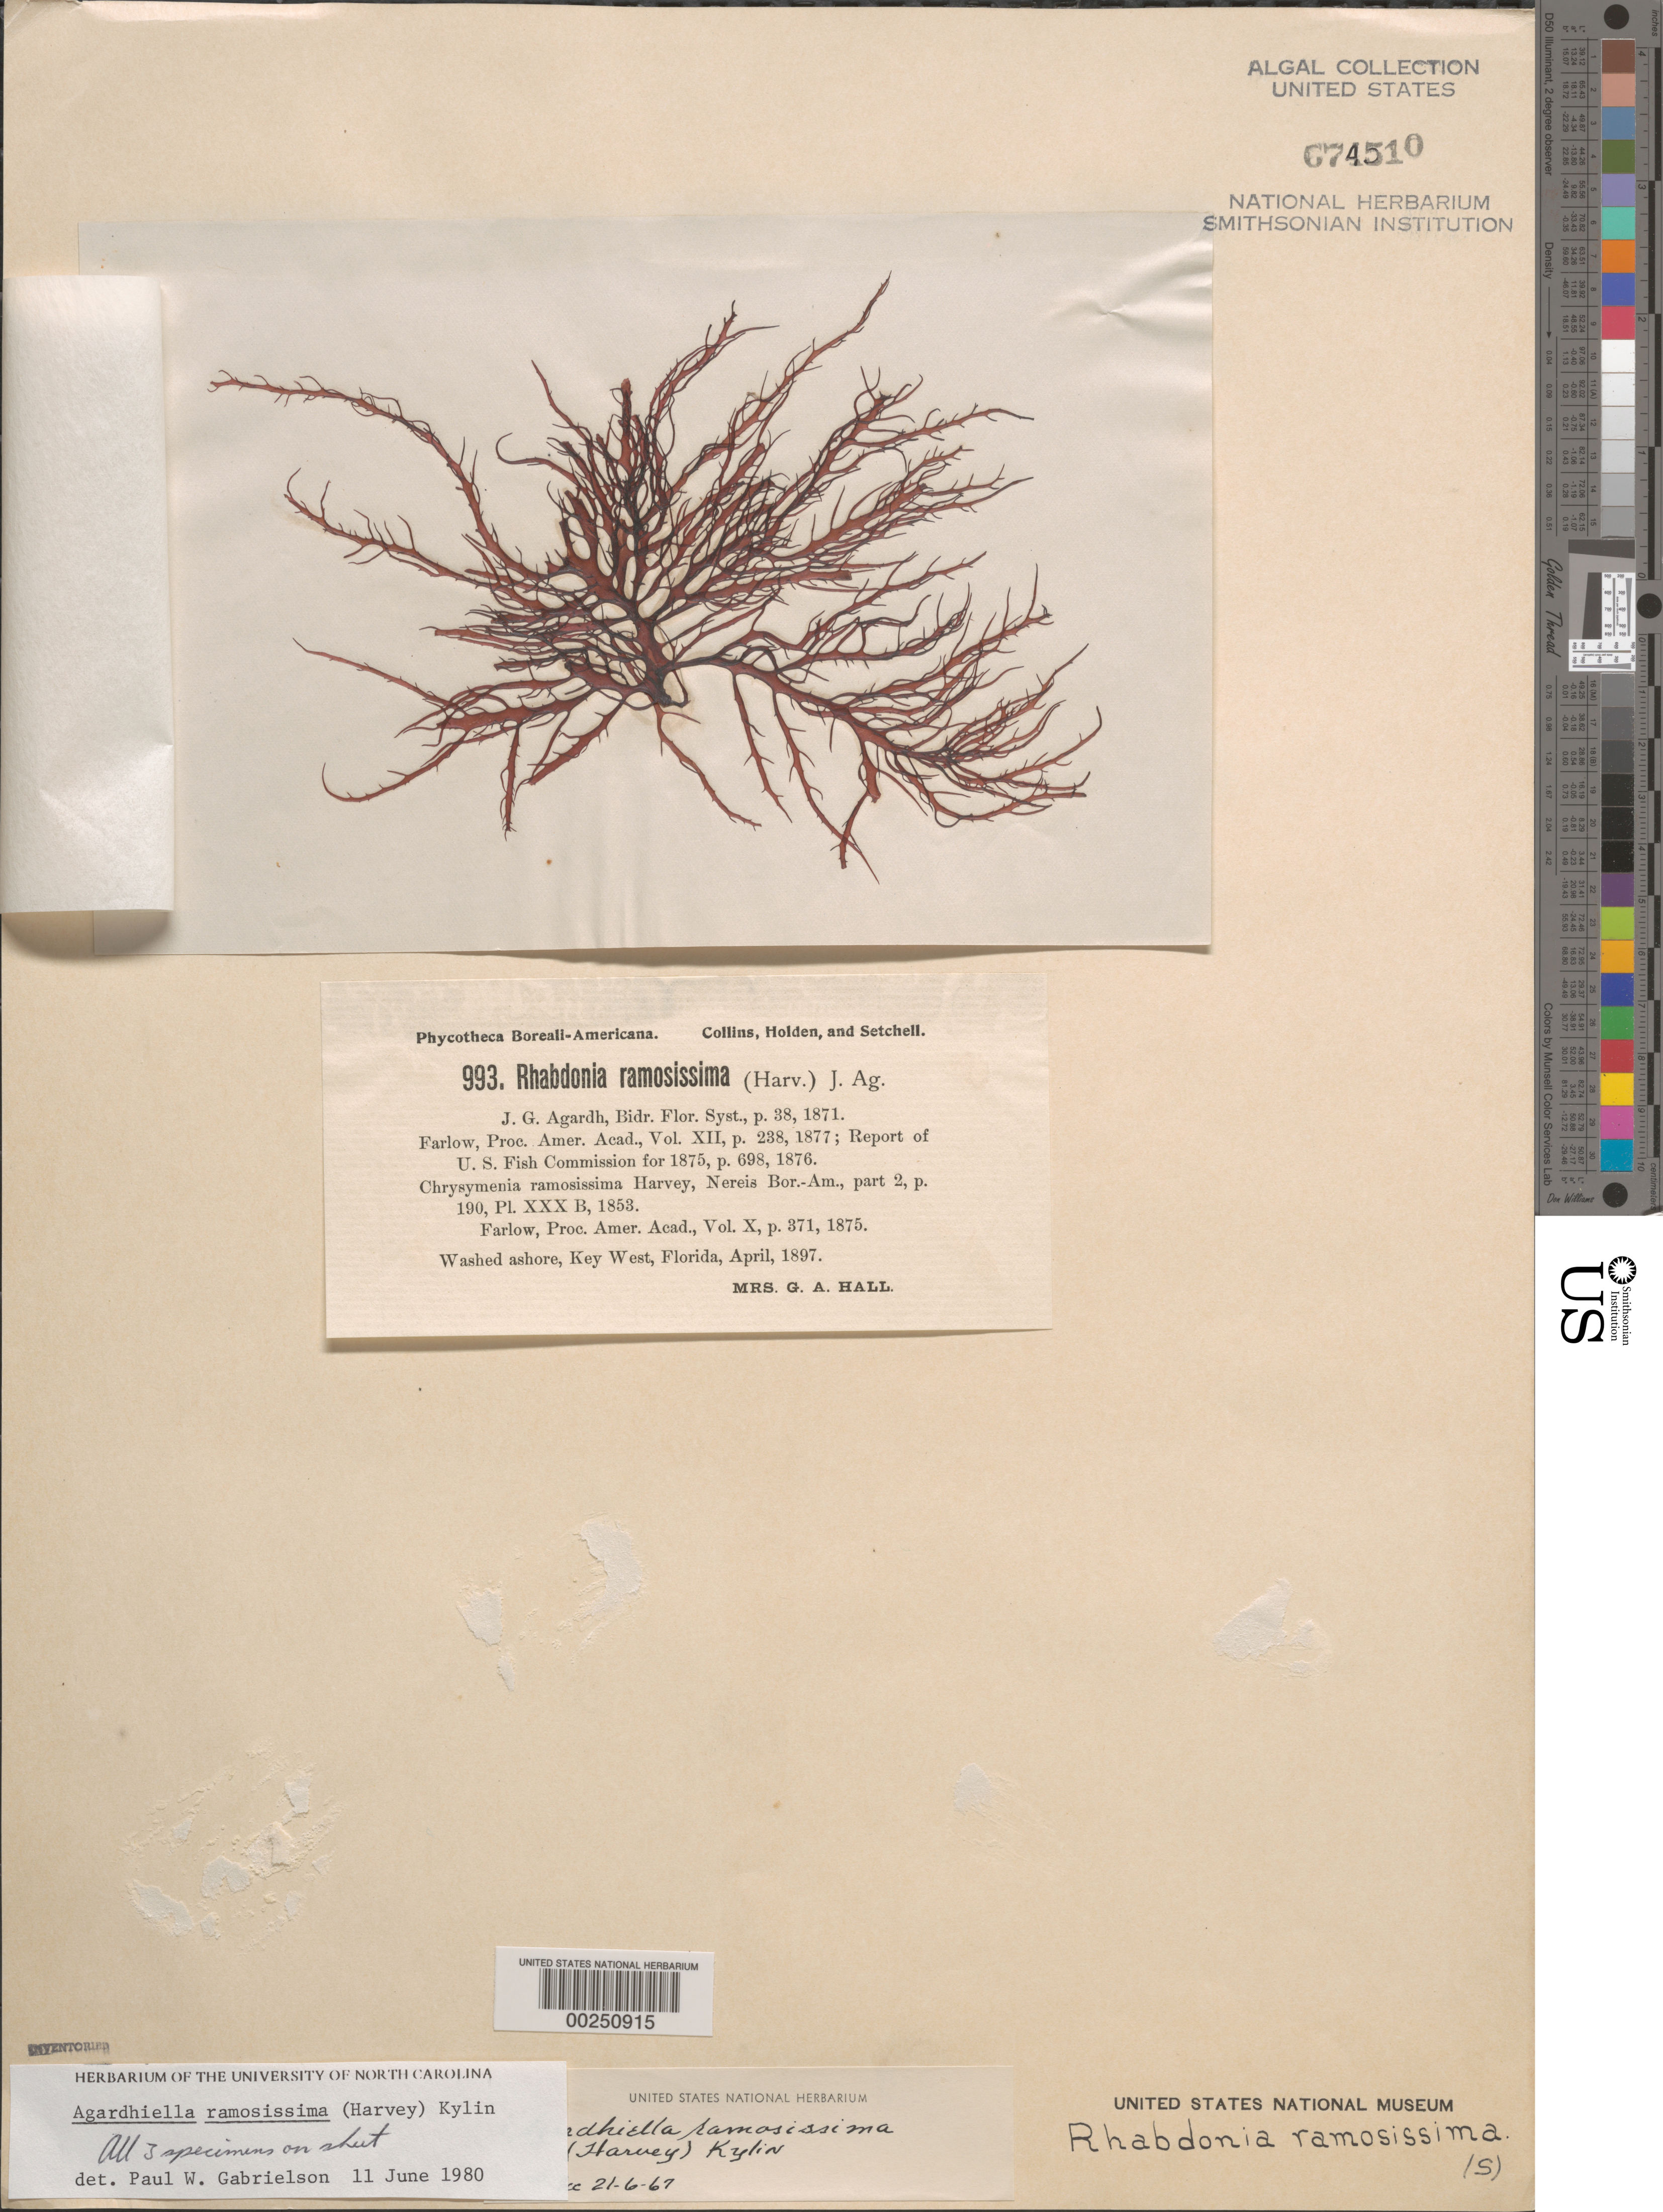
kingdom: Plantae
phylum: Rhodophyta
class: Florideophyceae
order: Gigartinales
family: Solieriaceae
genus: Agardhiella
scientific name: Agardhiella ramosissima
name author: (Harv.) Kylin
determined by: Gabrielson, P. W.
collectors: Mrs. Hall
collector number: PB-A 993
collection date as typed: Apr 1897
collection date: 1897-04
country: United States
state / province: Florida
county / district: Monroe County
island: Key West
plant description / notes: Collins, Holden & Setchell, Phycotheca Boreali-Americana, as Rhabdonia ramosissima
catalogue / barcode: US 74510